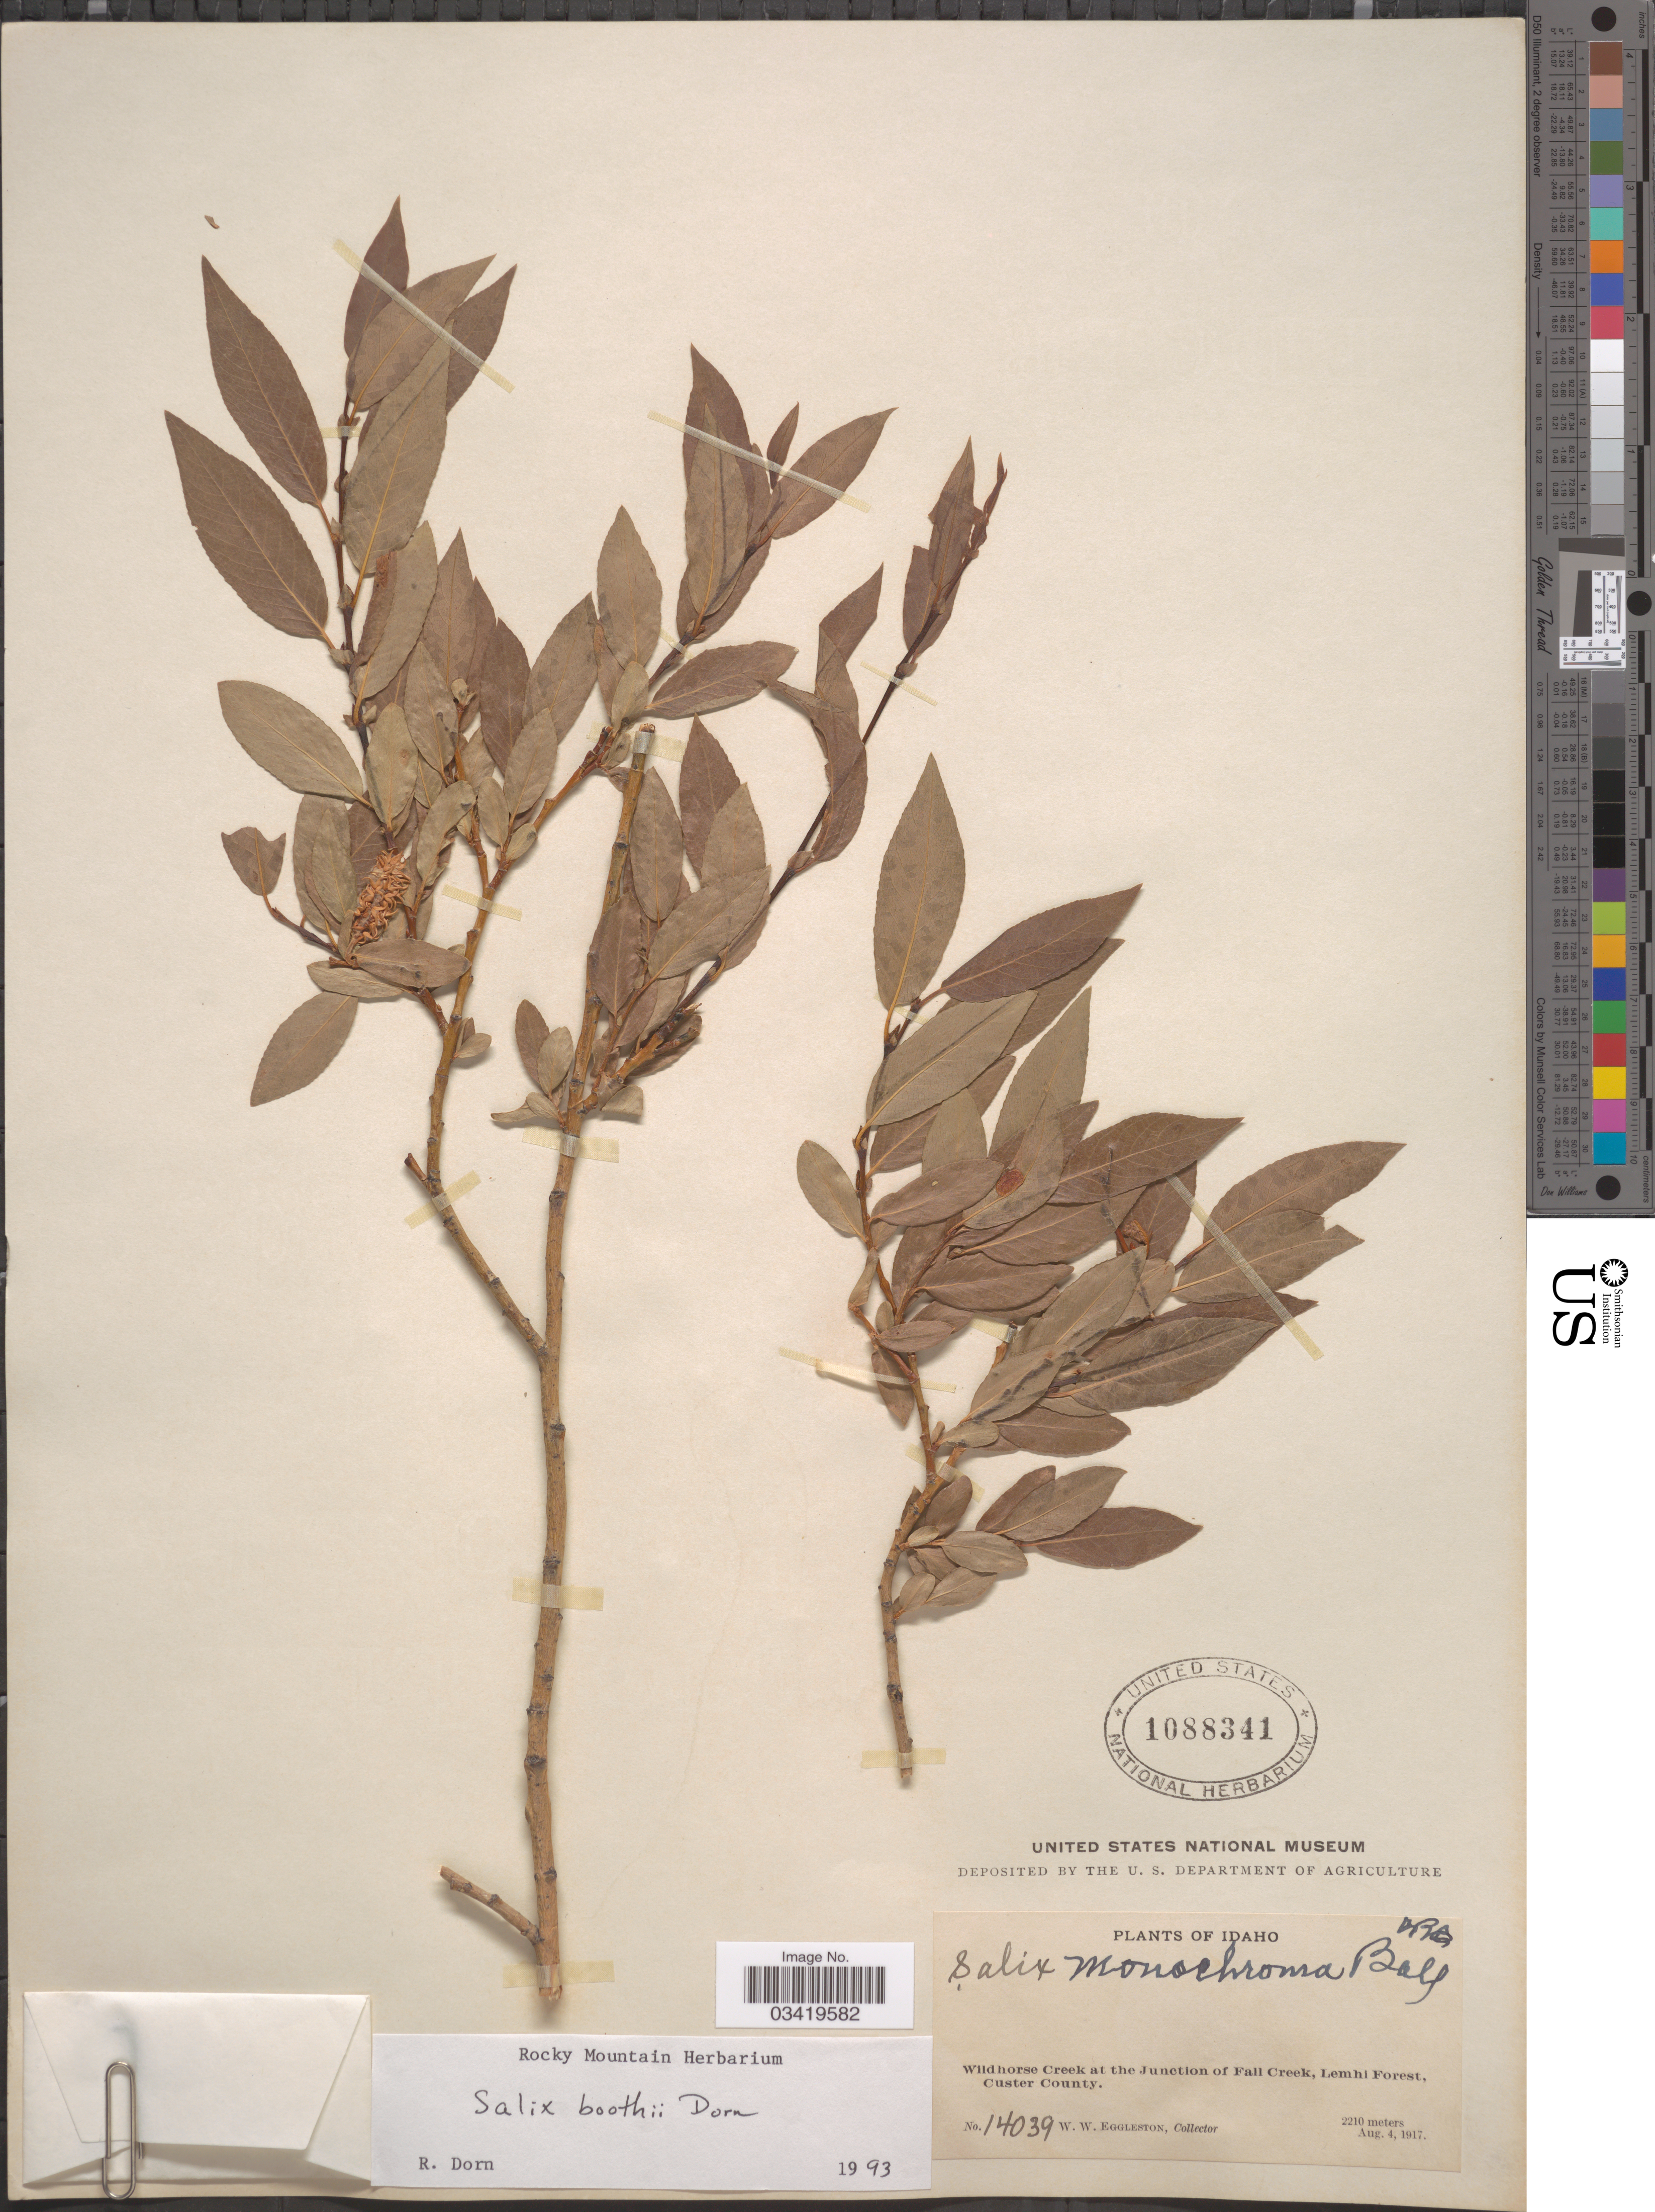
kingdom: Plantae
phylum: Tracheophyta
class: Magnoliopsida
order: Malpighiales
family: Salicaceae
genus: Salix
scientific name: Salix boothii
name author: Dorn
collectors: W. W. Eggleston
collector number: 14039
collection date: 1917-08-04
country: United States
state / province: Idaho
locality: Wildhorse Creek at the Junction of Fall Creek, Lemhi Forest, Custer County.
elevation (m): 2210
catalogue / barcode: US 1088341